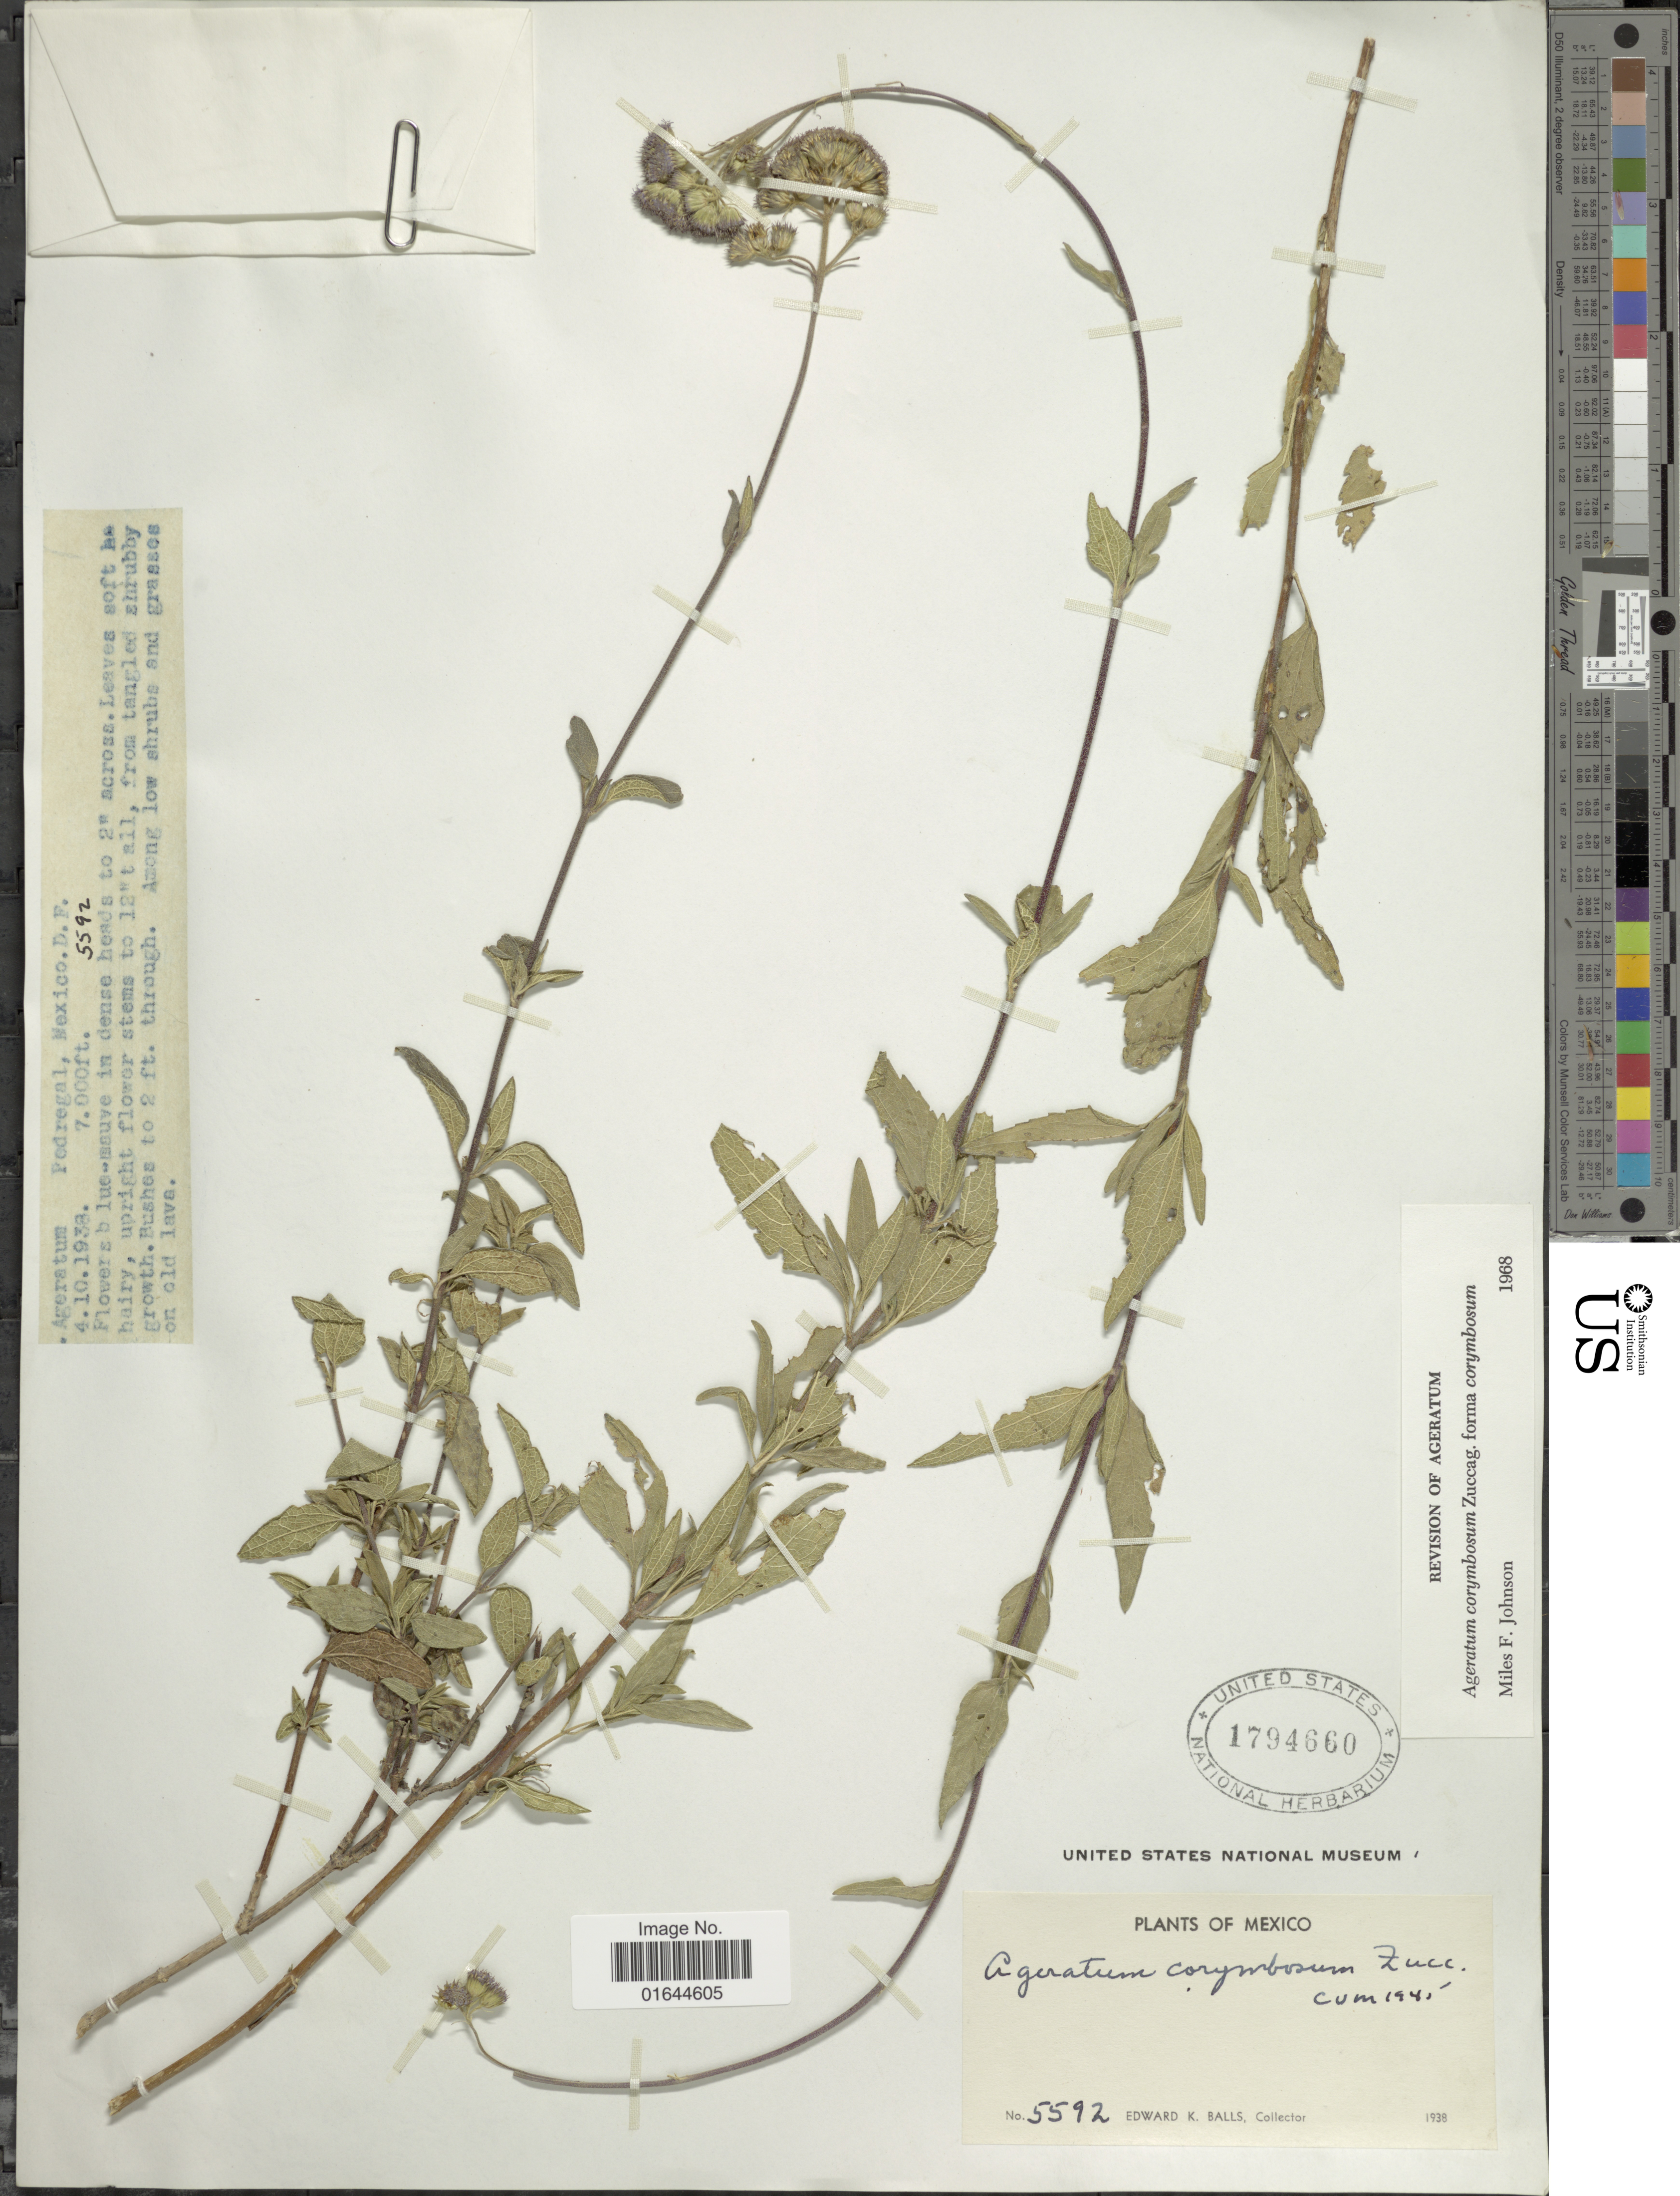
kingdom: Plantae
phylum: Tracheophyta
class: Magnoliopsida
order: Asterales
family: Asteraceae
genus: Ageratum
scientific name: Ageratum corymbosum f. corymbosum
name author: Zuccagni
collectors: E. K. Balls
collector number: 5592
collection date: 1938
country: Mexico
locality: Mexico. Pedegral, D.F.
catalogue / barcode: US 1794660